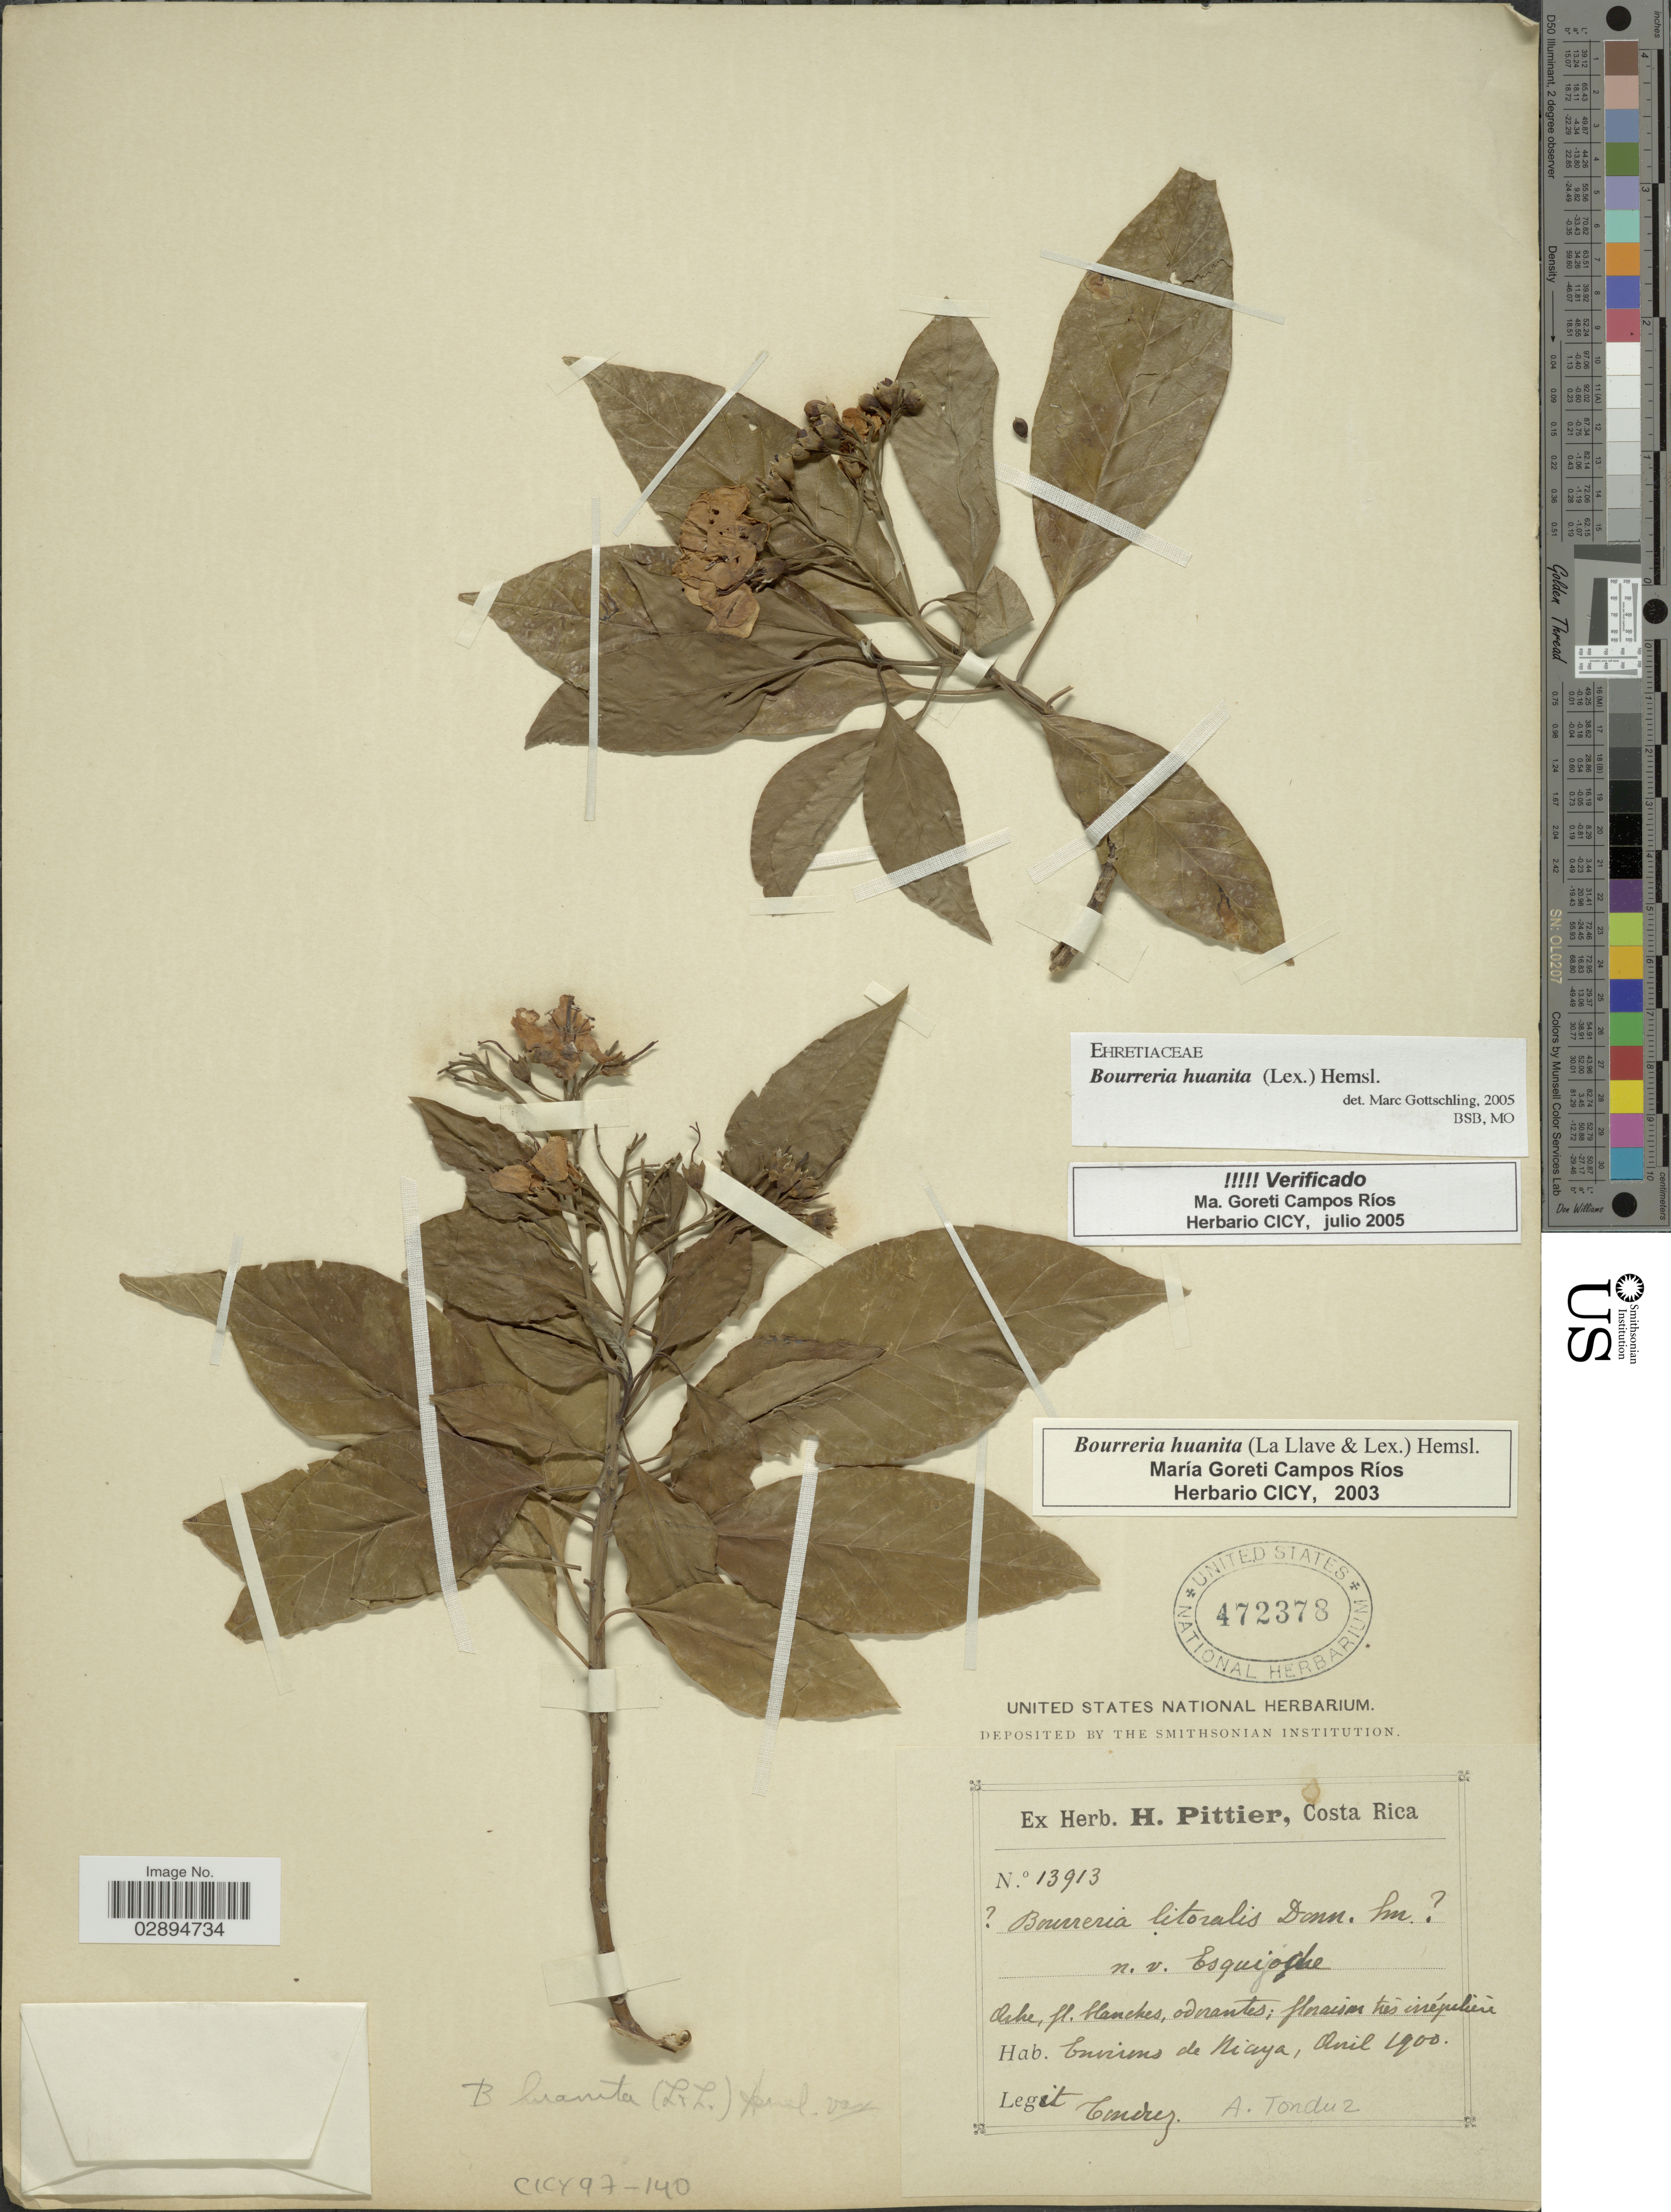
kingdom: Plantae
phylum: Tracheophyta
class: Magnoliopsida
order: Boraginales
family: Ehretiaceae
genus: Bourreria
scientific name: Bourreria huanita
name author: (Lex.) Hemsl.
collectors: A. Tonduz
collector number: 13913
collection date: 1900-04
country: Costa Rica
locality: Environs de Niaya.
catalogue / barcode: US 472378